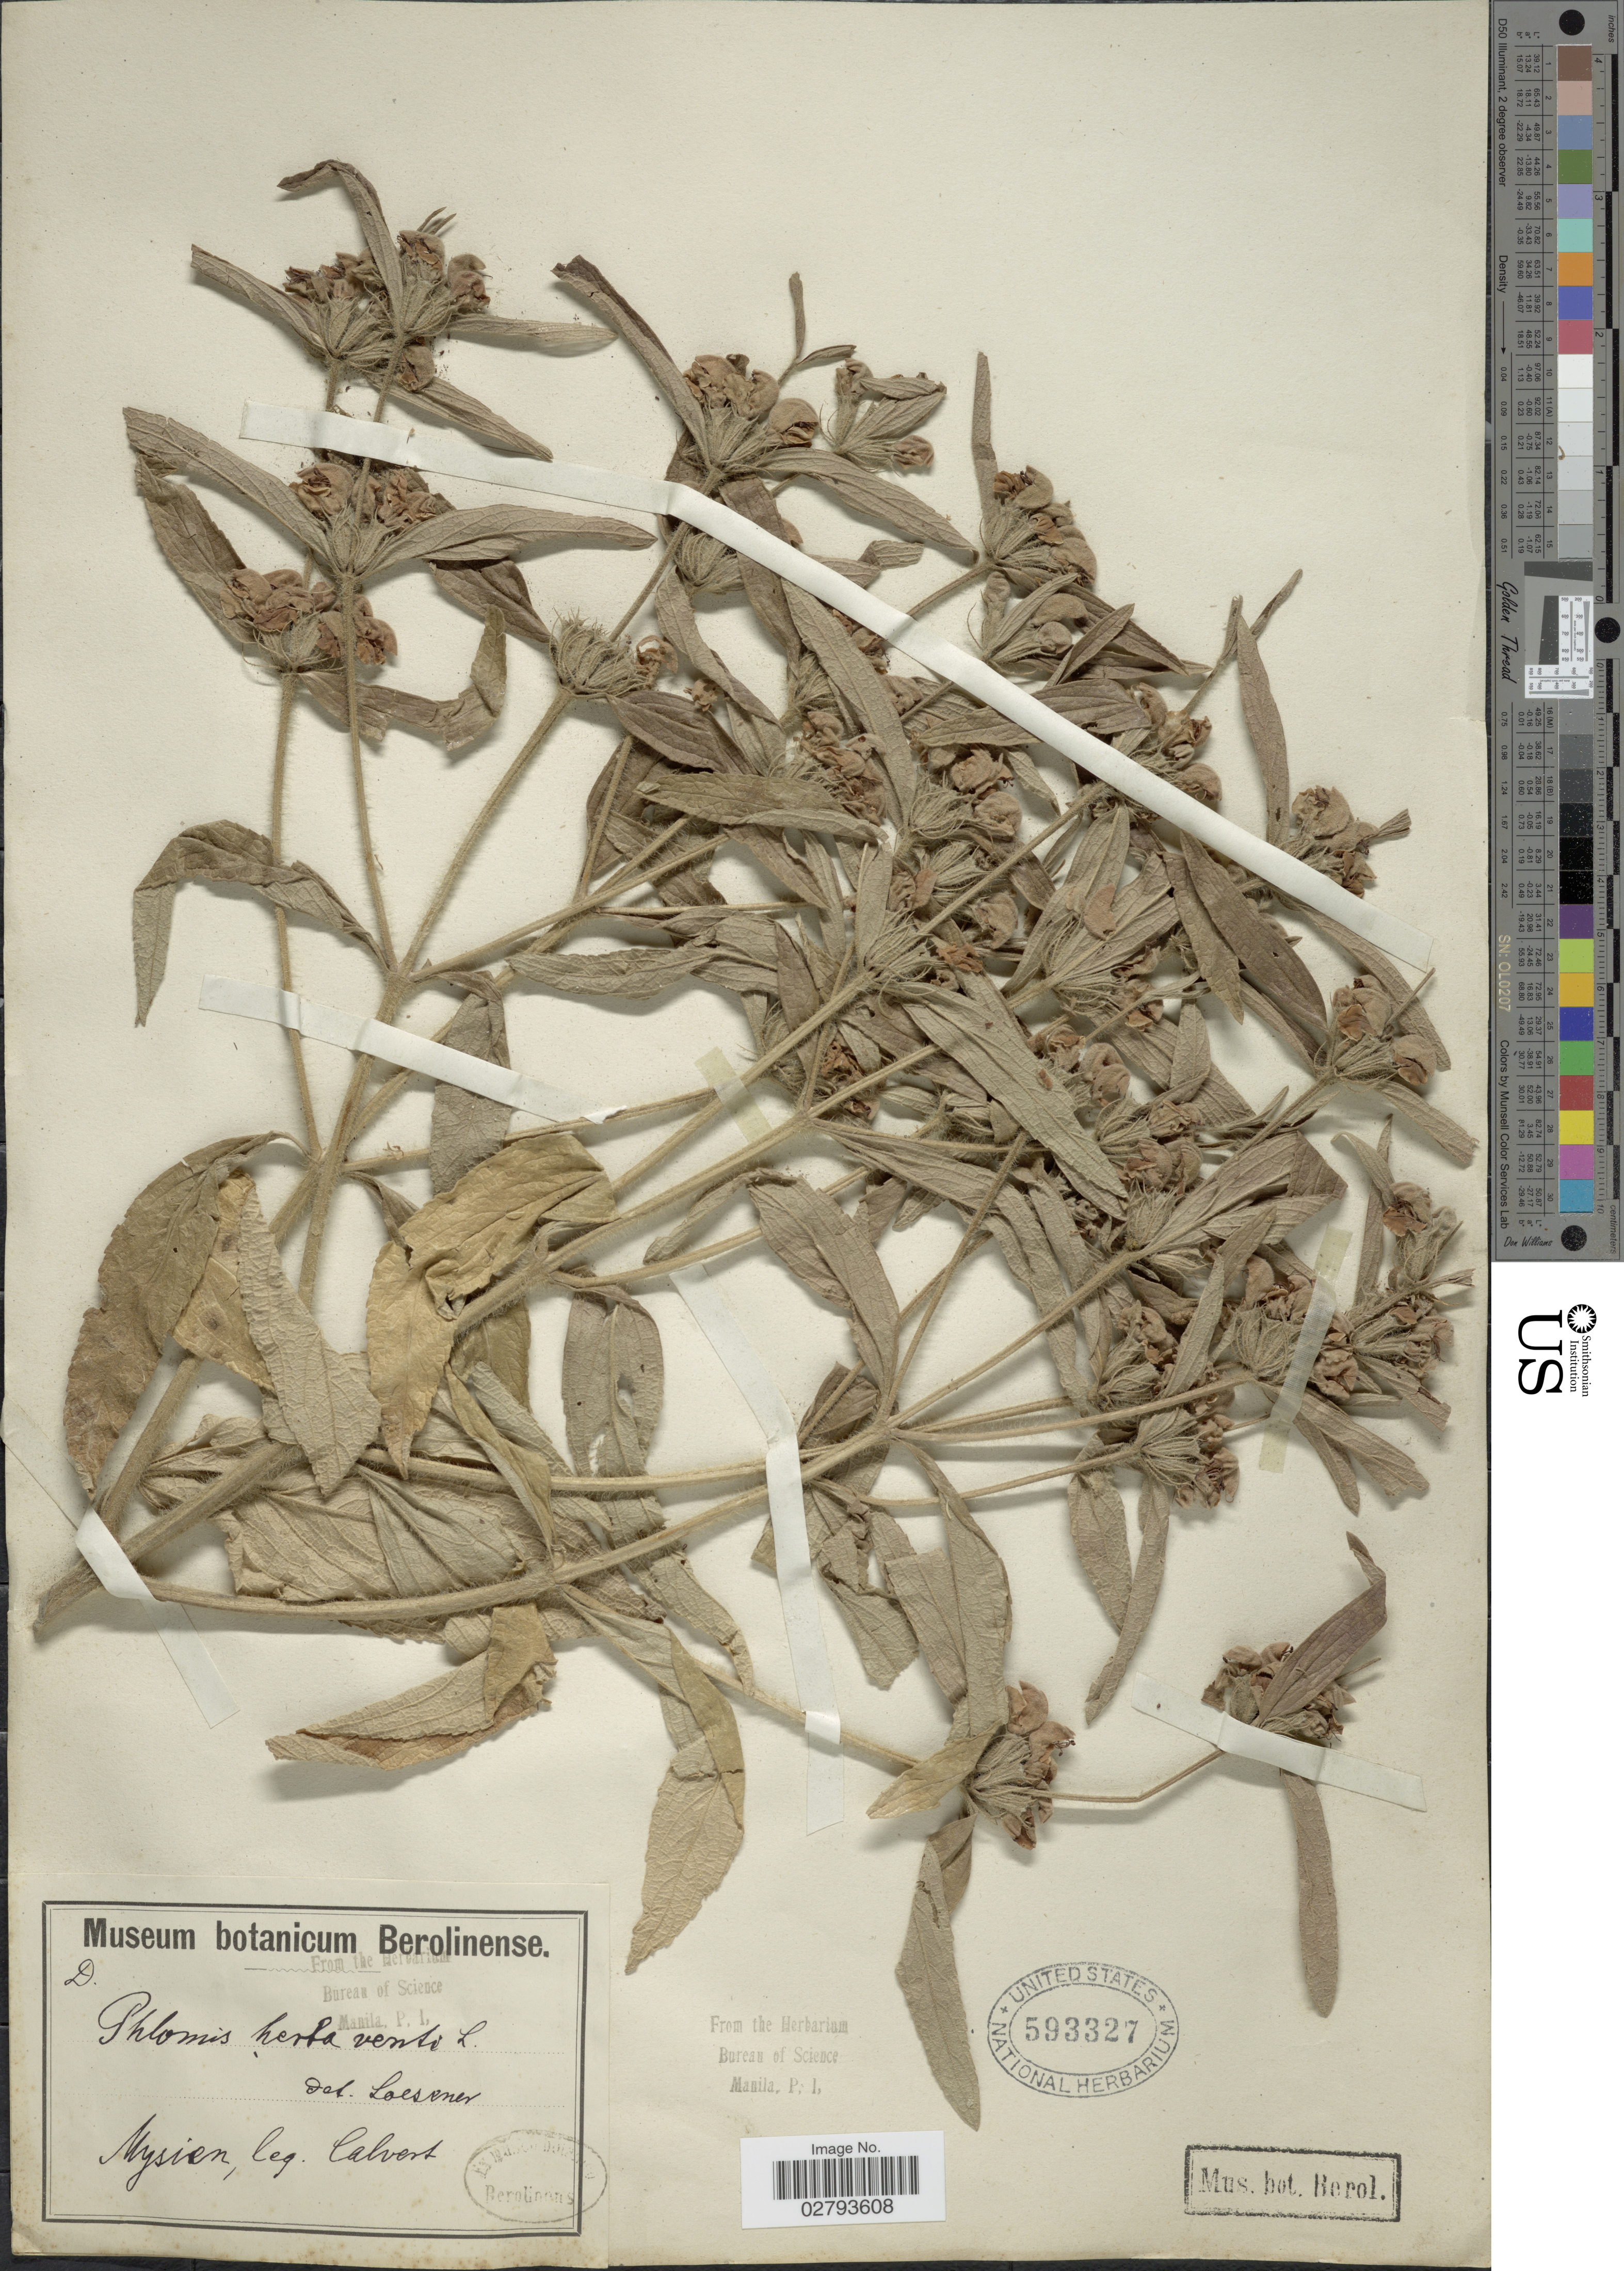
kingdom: Plantae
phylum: Tracheophyta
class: Magnoliopsida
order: Lamiales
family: Lamiaceae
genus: Phlomis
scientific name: Phlomis herba-venti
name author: L.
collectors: H. Calvert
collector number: D?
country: Turkey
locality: Mysien.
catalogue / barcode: US 593327